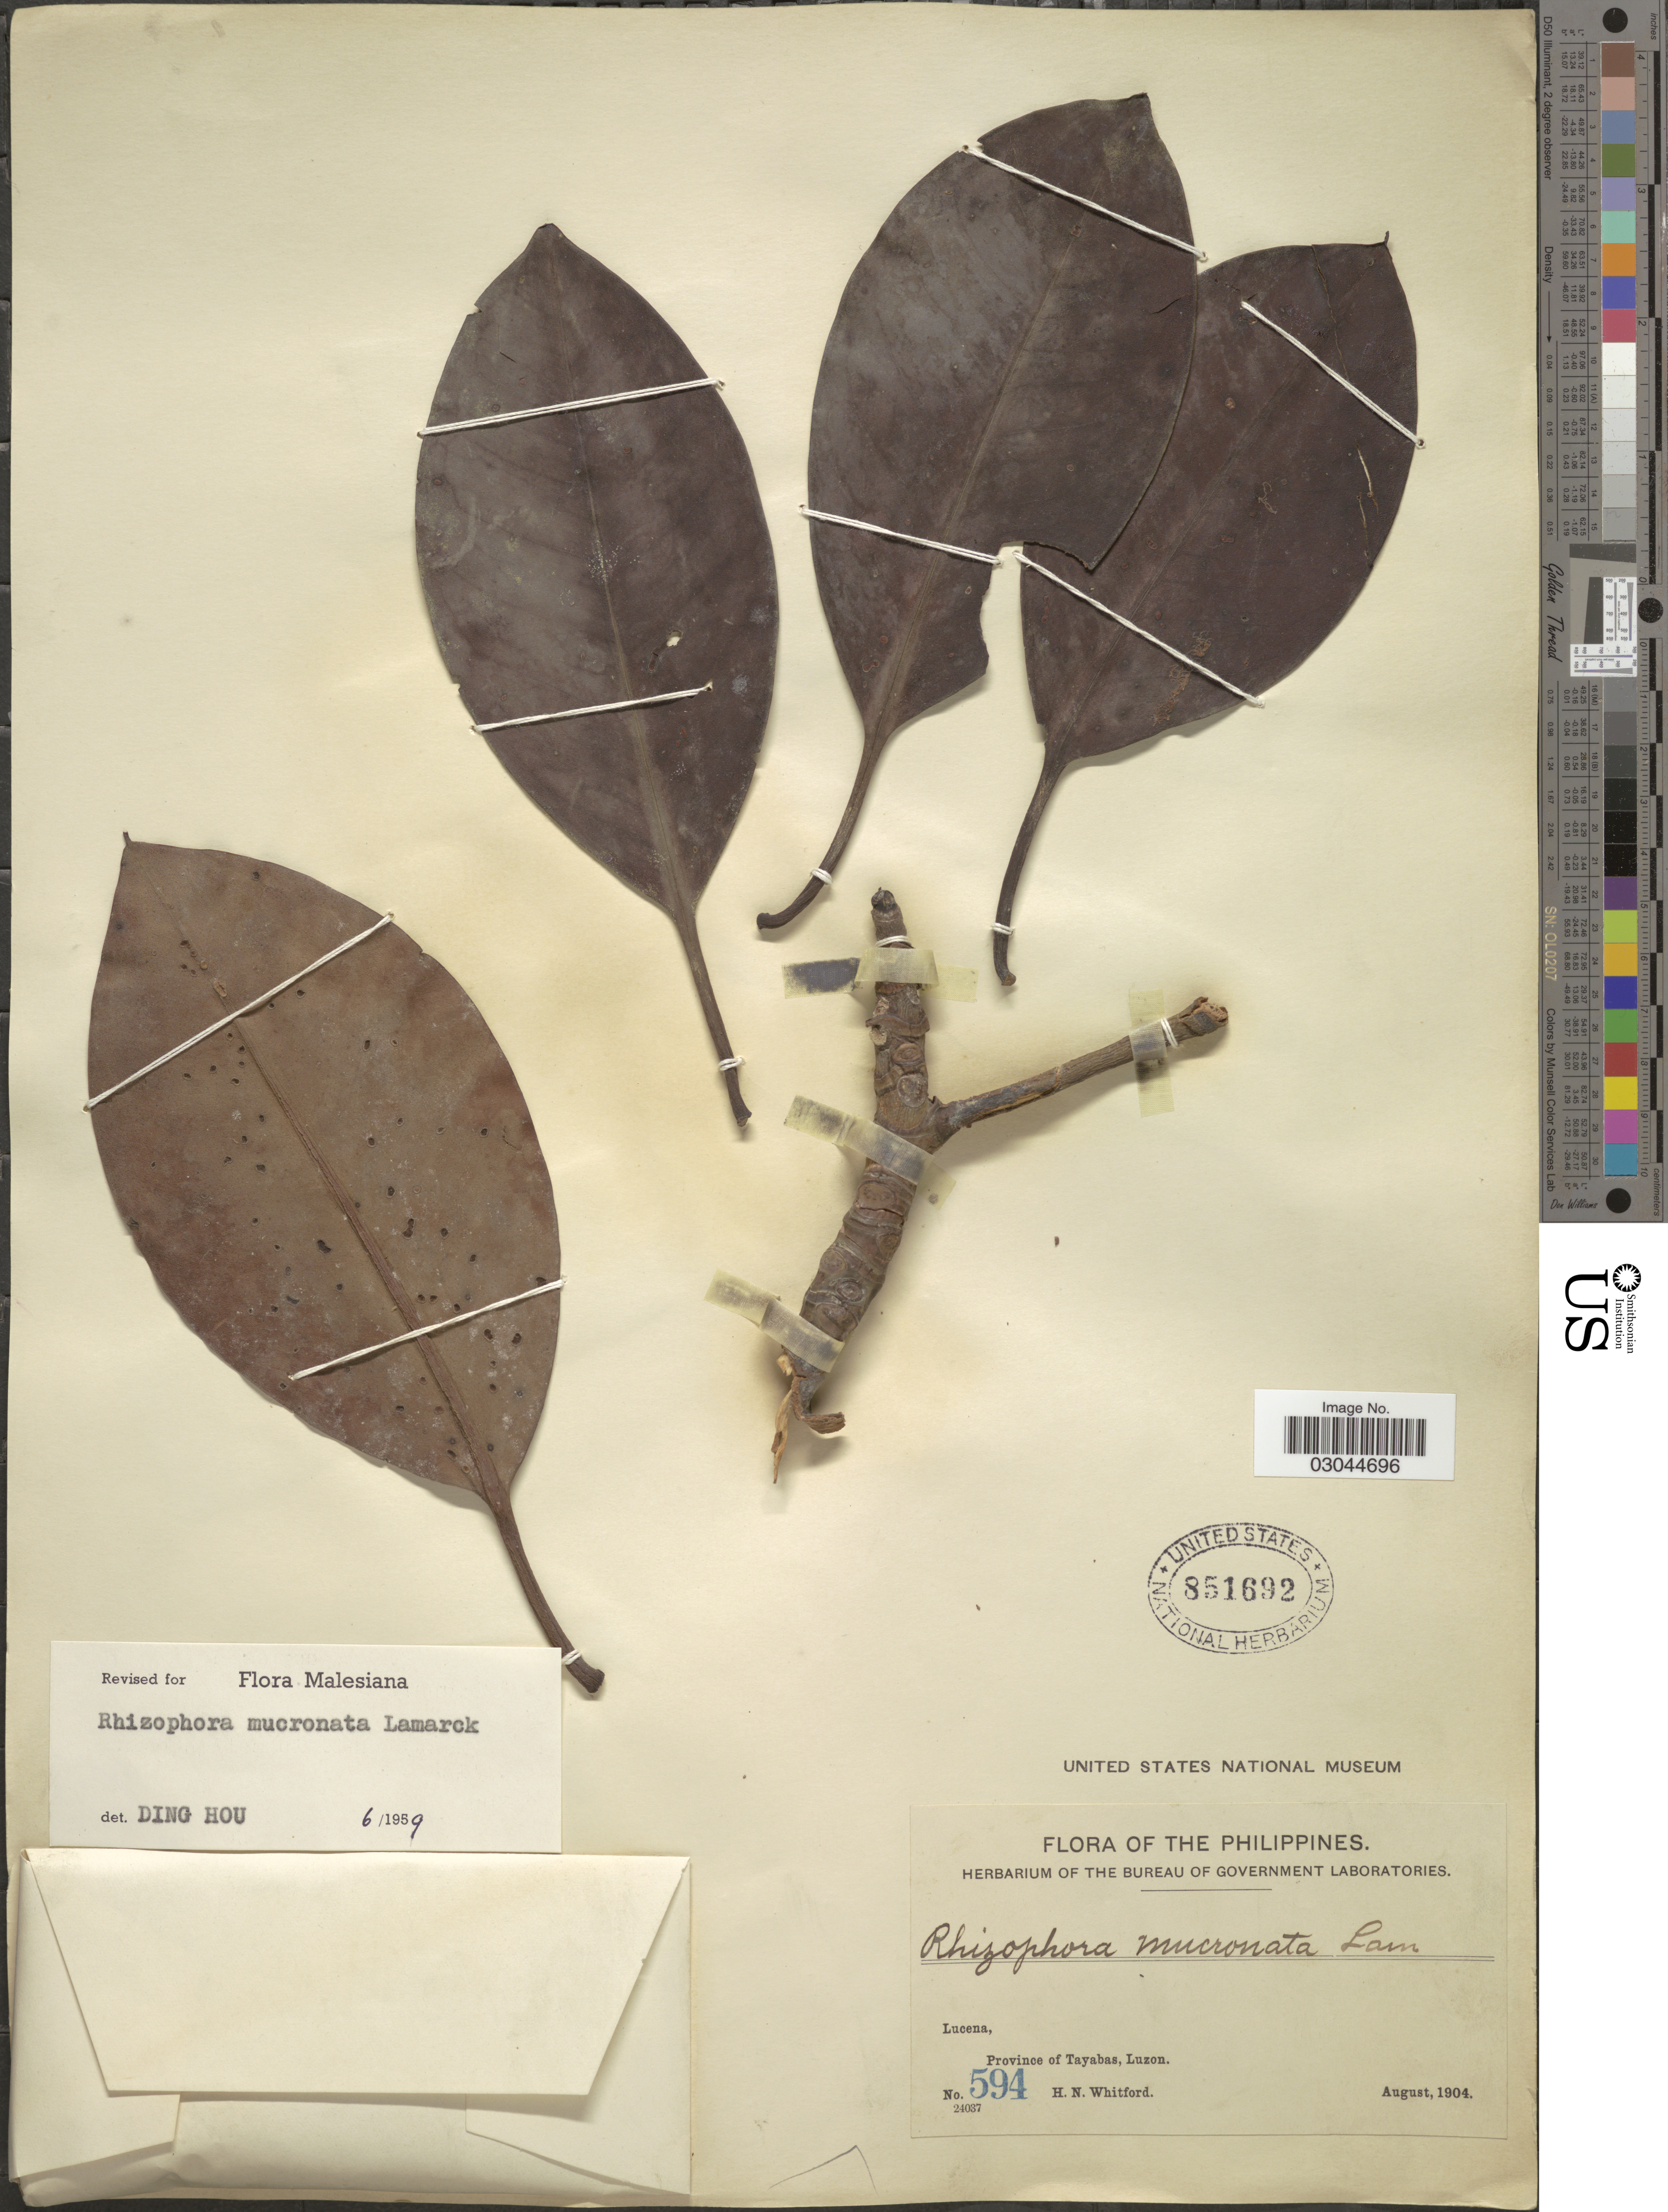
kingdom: Plantae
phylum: Tracheophyta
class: Magnoliopsida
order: Malpighiales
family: Rhizophoraceae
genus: Rhizophora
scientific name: Rhizophora mucronata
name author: Lam.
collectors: H. N. Whitford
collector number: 594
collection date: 1904-08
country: Philippines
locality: Lucena, Province of Tayabas, Luzon.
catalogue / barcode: US 851692